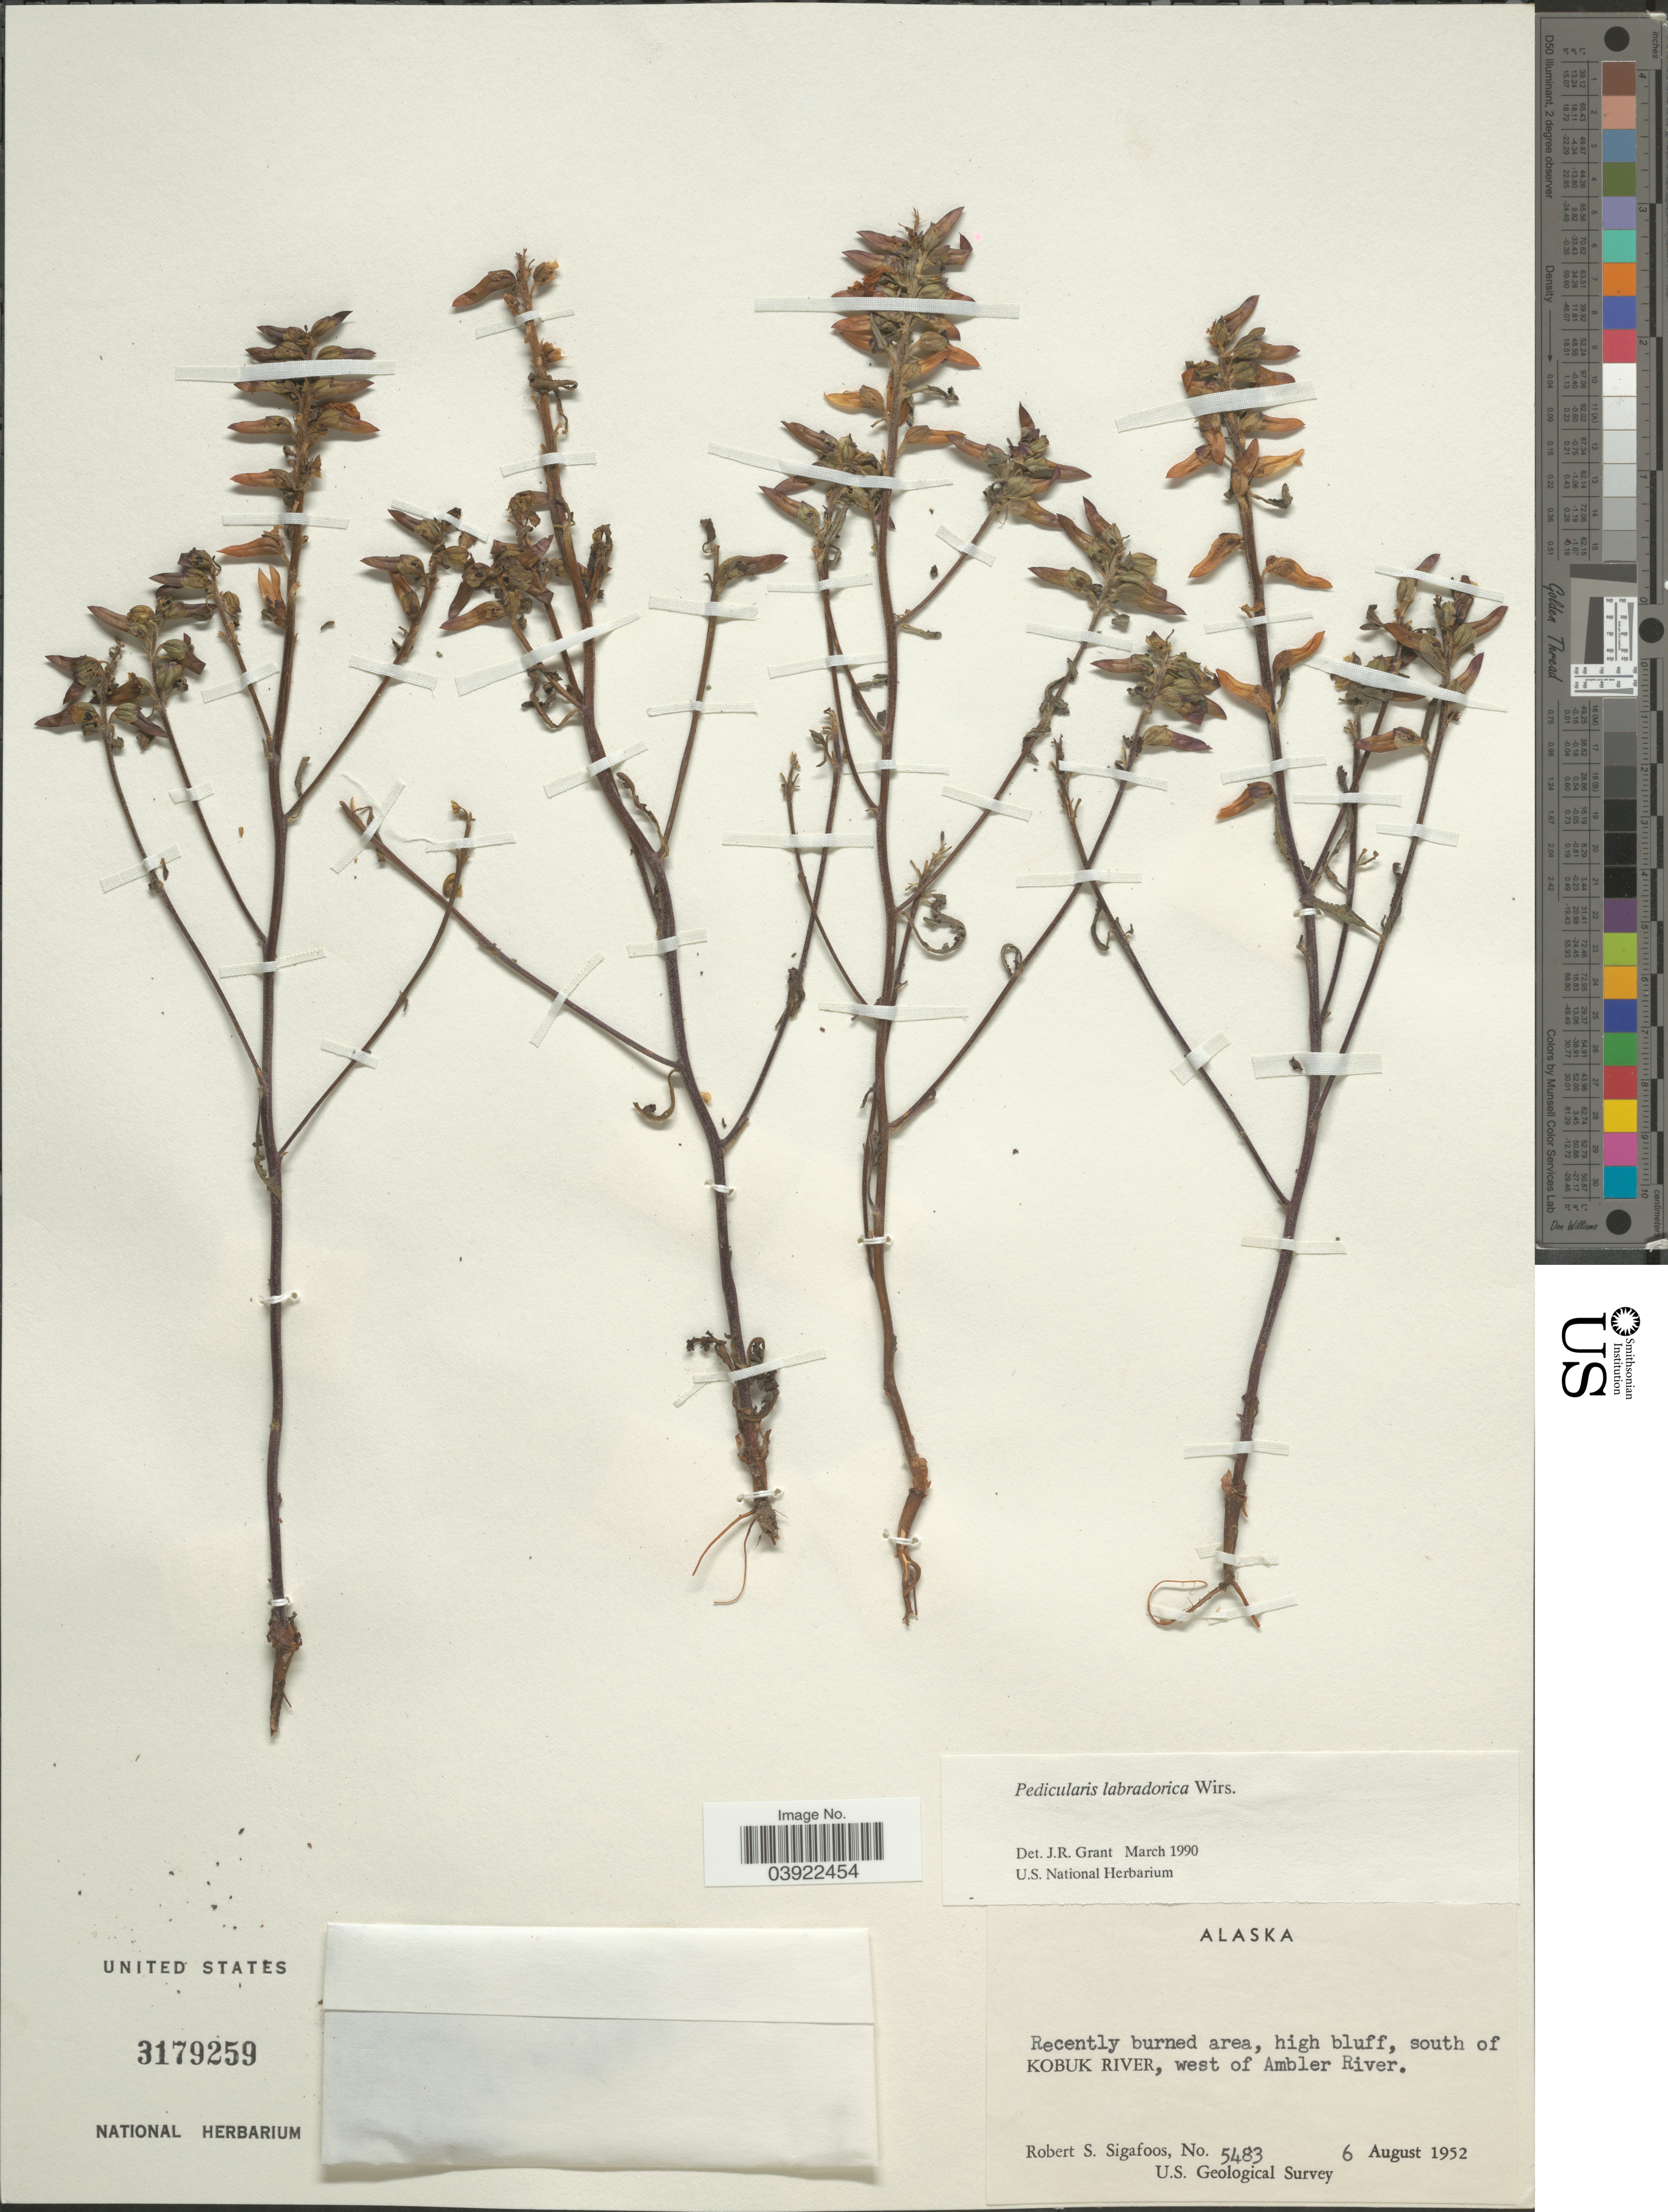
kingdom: Plantae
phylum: Tracheophyta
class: Magnoliopsida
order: Lamiales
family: Orobanchaceae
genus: Pedicularis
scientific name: Pedicularis labradorica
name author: Wirsing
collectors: R. Sigafoos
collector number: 5483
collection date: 1952-08-06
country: United States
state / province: Alaska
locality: South of Kobuk River, west of Ambler River.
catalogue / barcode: US 3179259